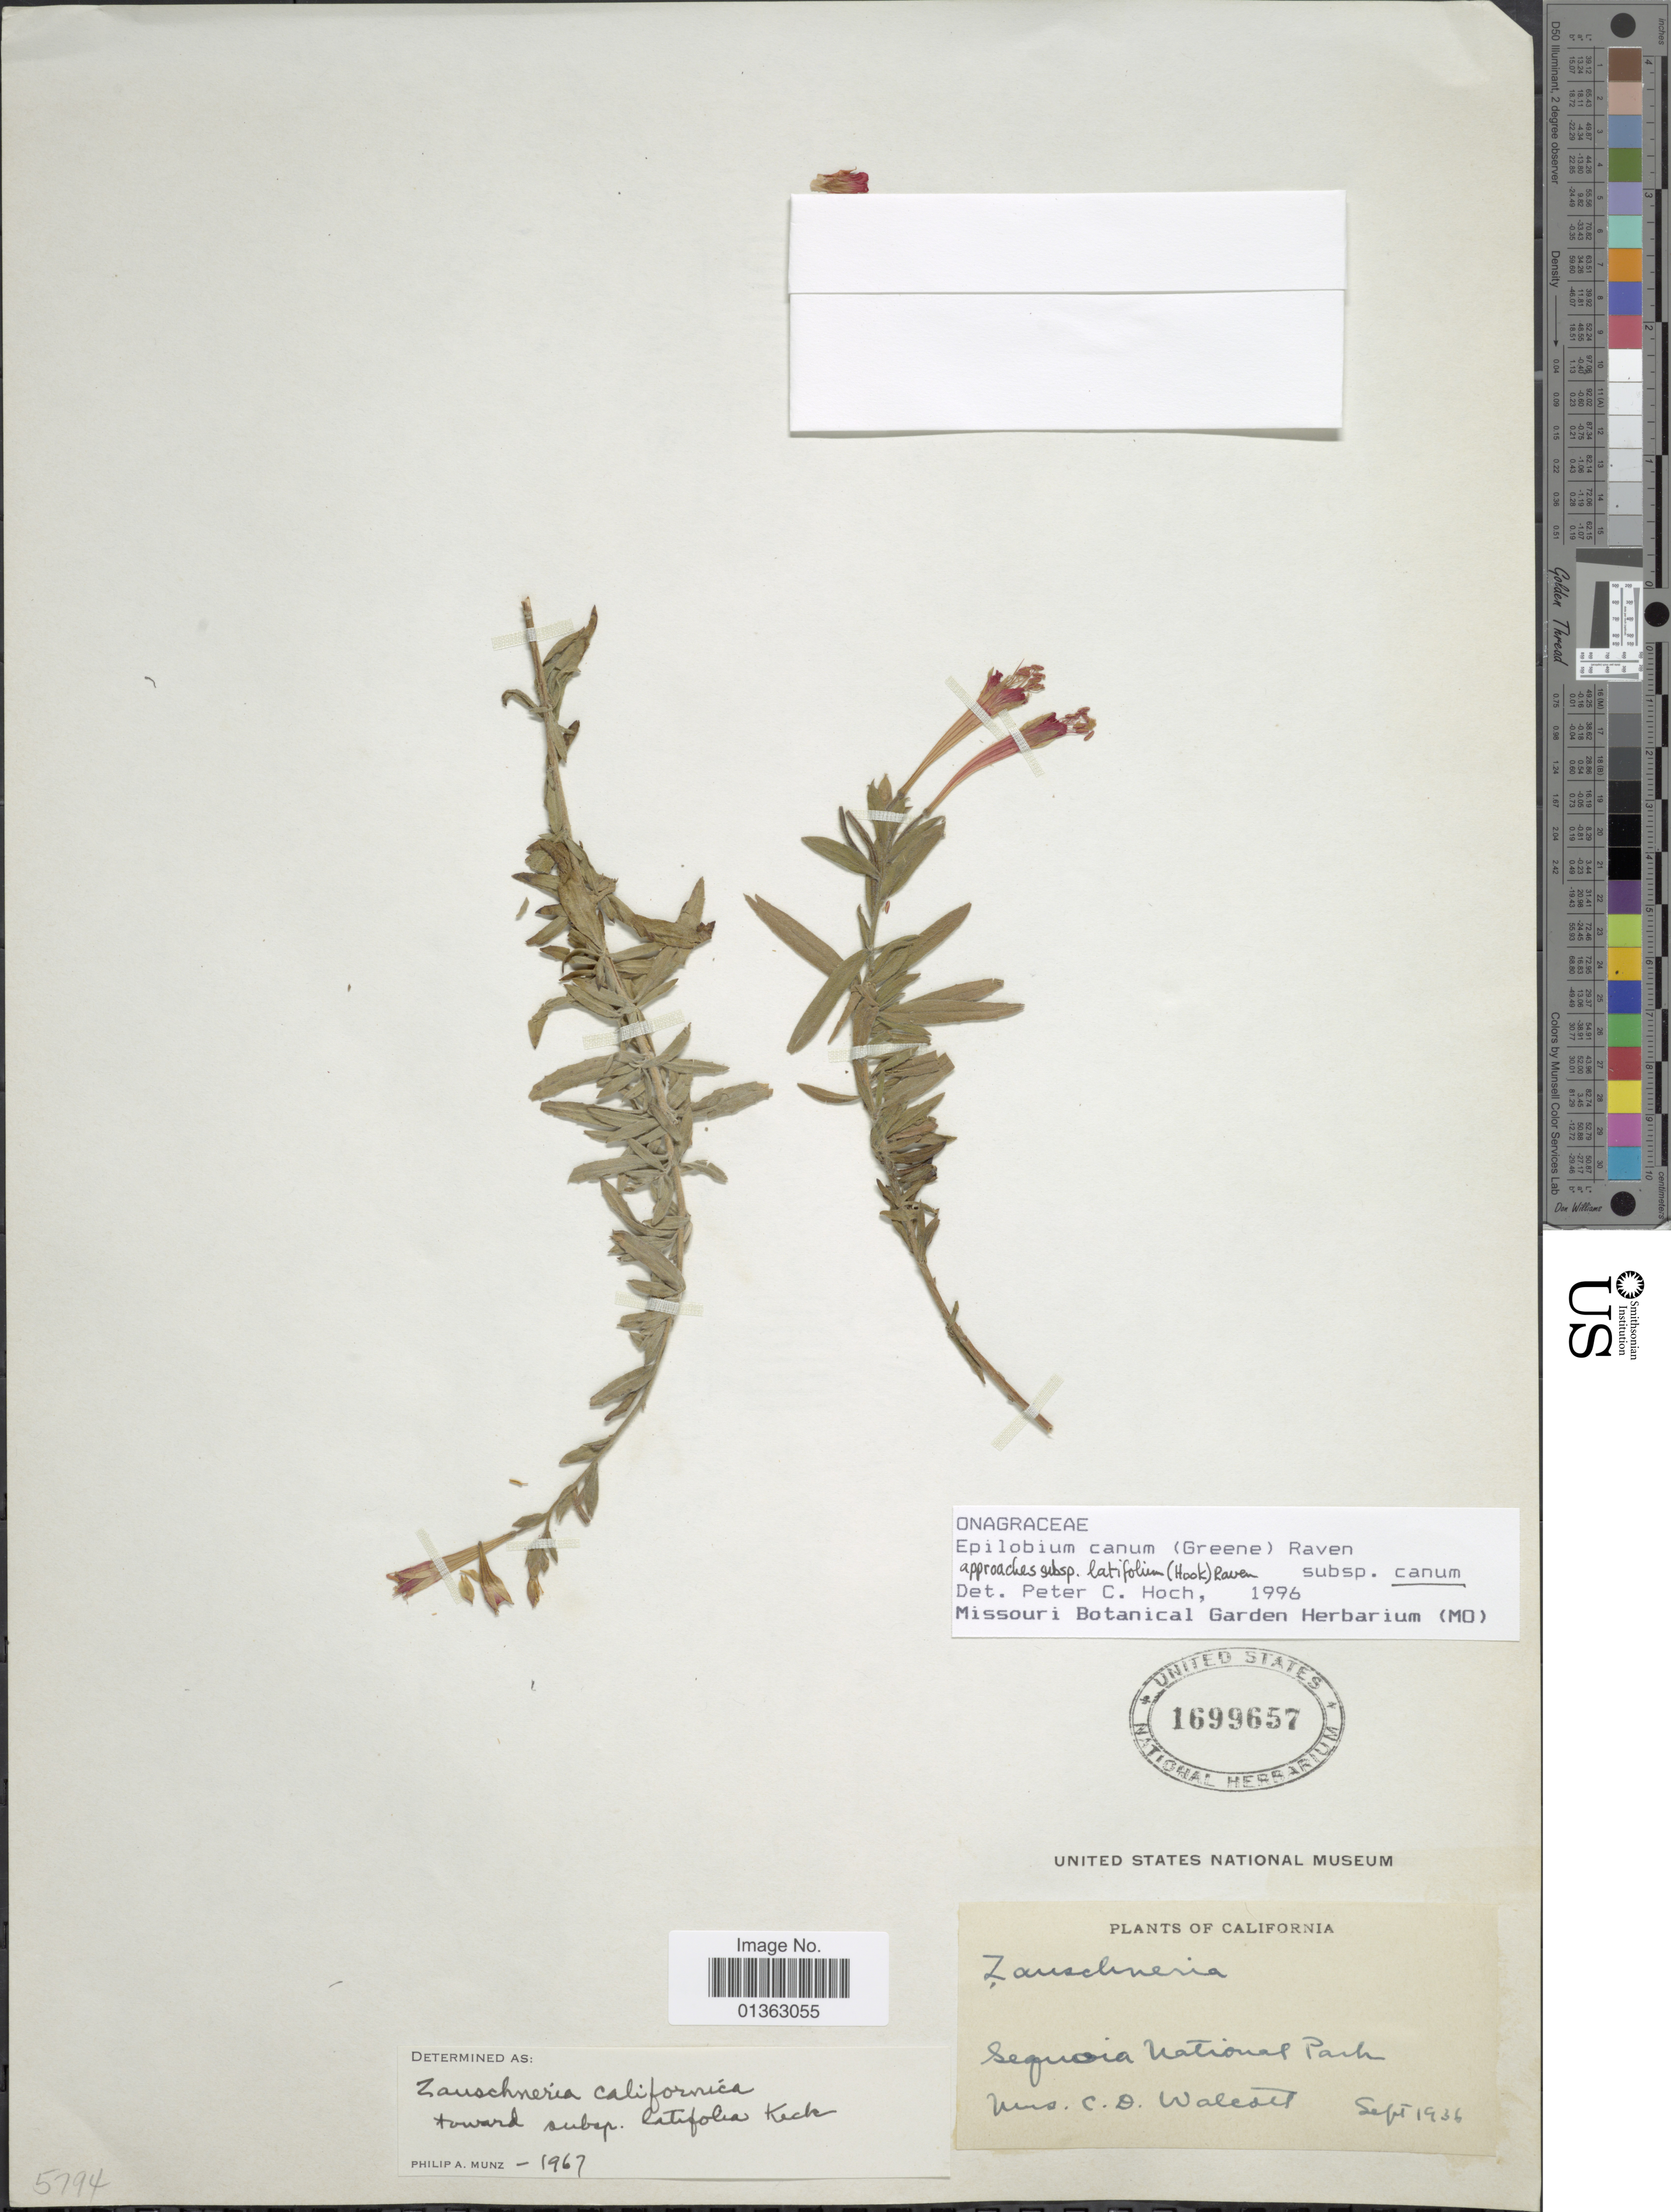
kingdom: Plantae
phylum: Tracheophyta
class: Magnoliopsida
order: Myrtales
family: Onagraceae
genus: Epilobium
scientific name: Epilobium canum subsp. canum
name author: (Greene) P.H. Raven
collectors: C. Waleset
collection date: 1936-09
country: United States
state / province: California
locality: Sequoia National Park.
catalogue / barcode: US 1699657